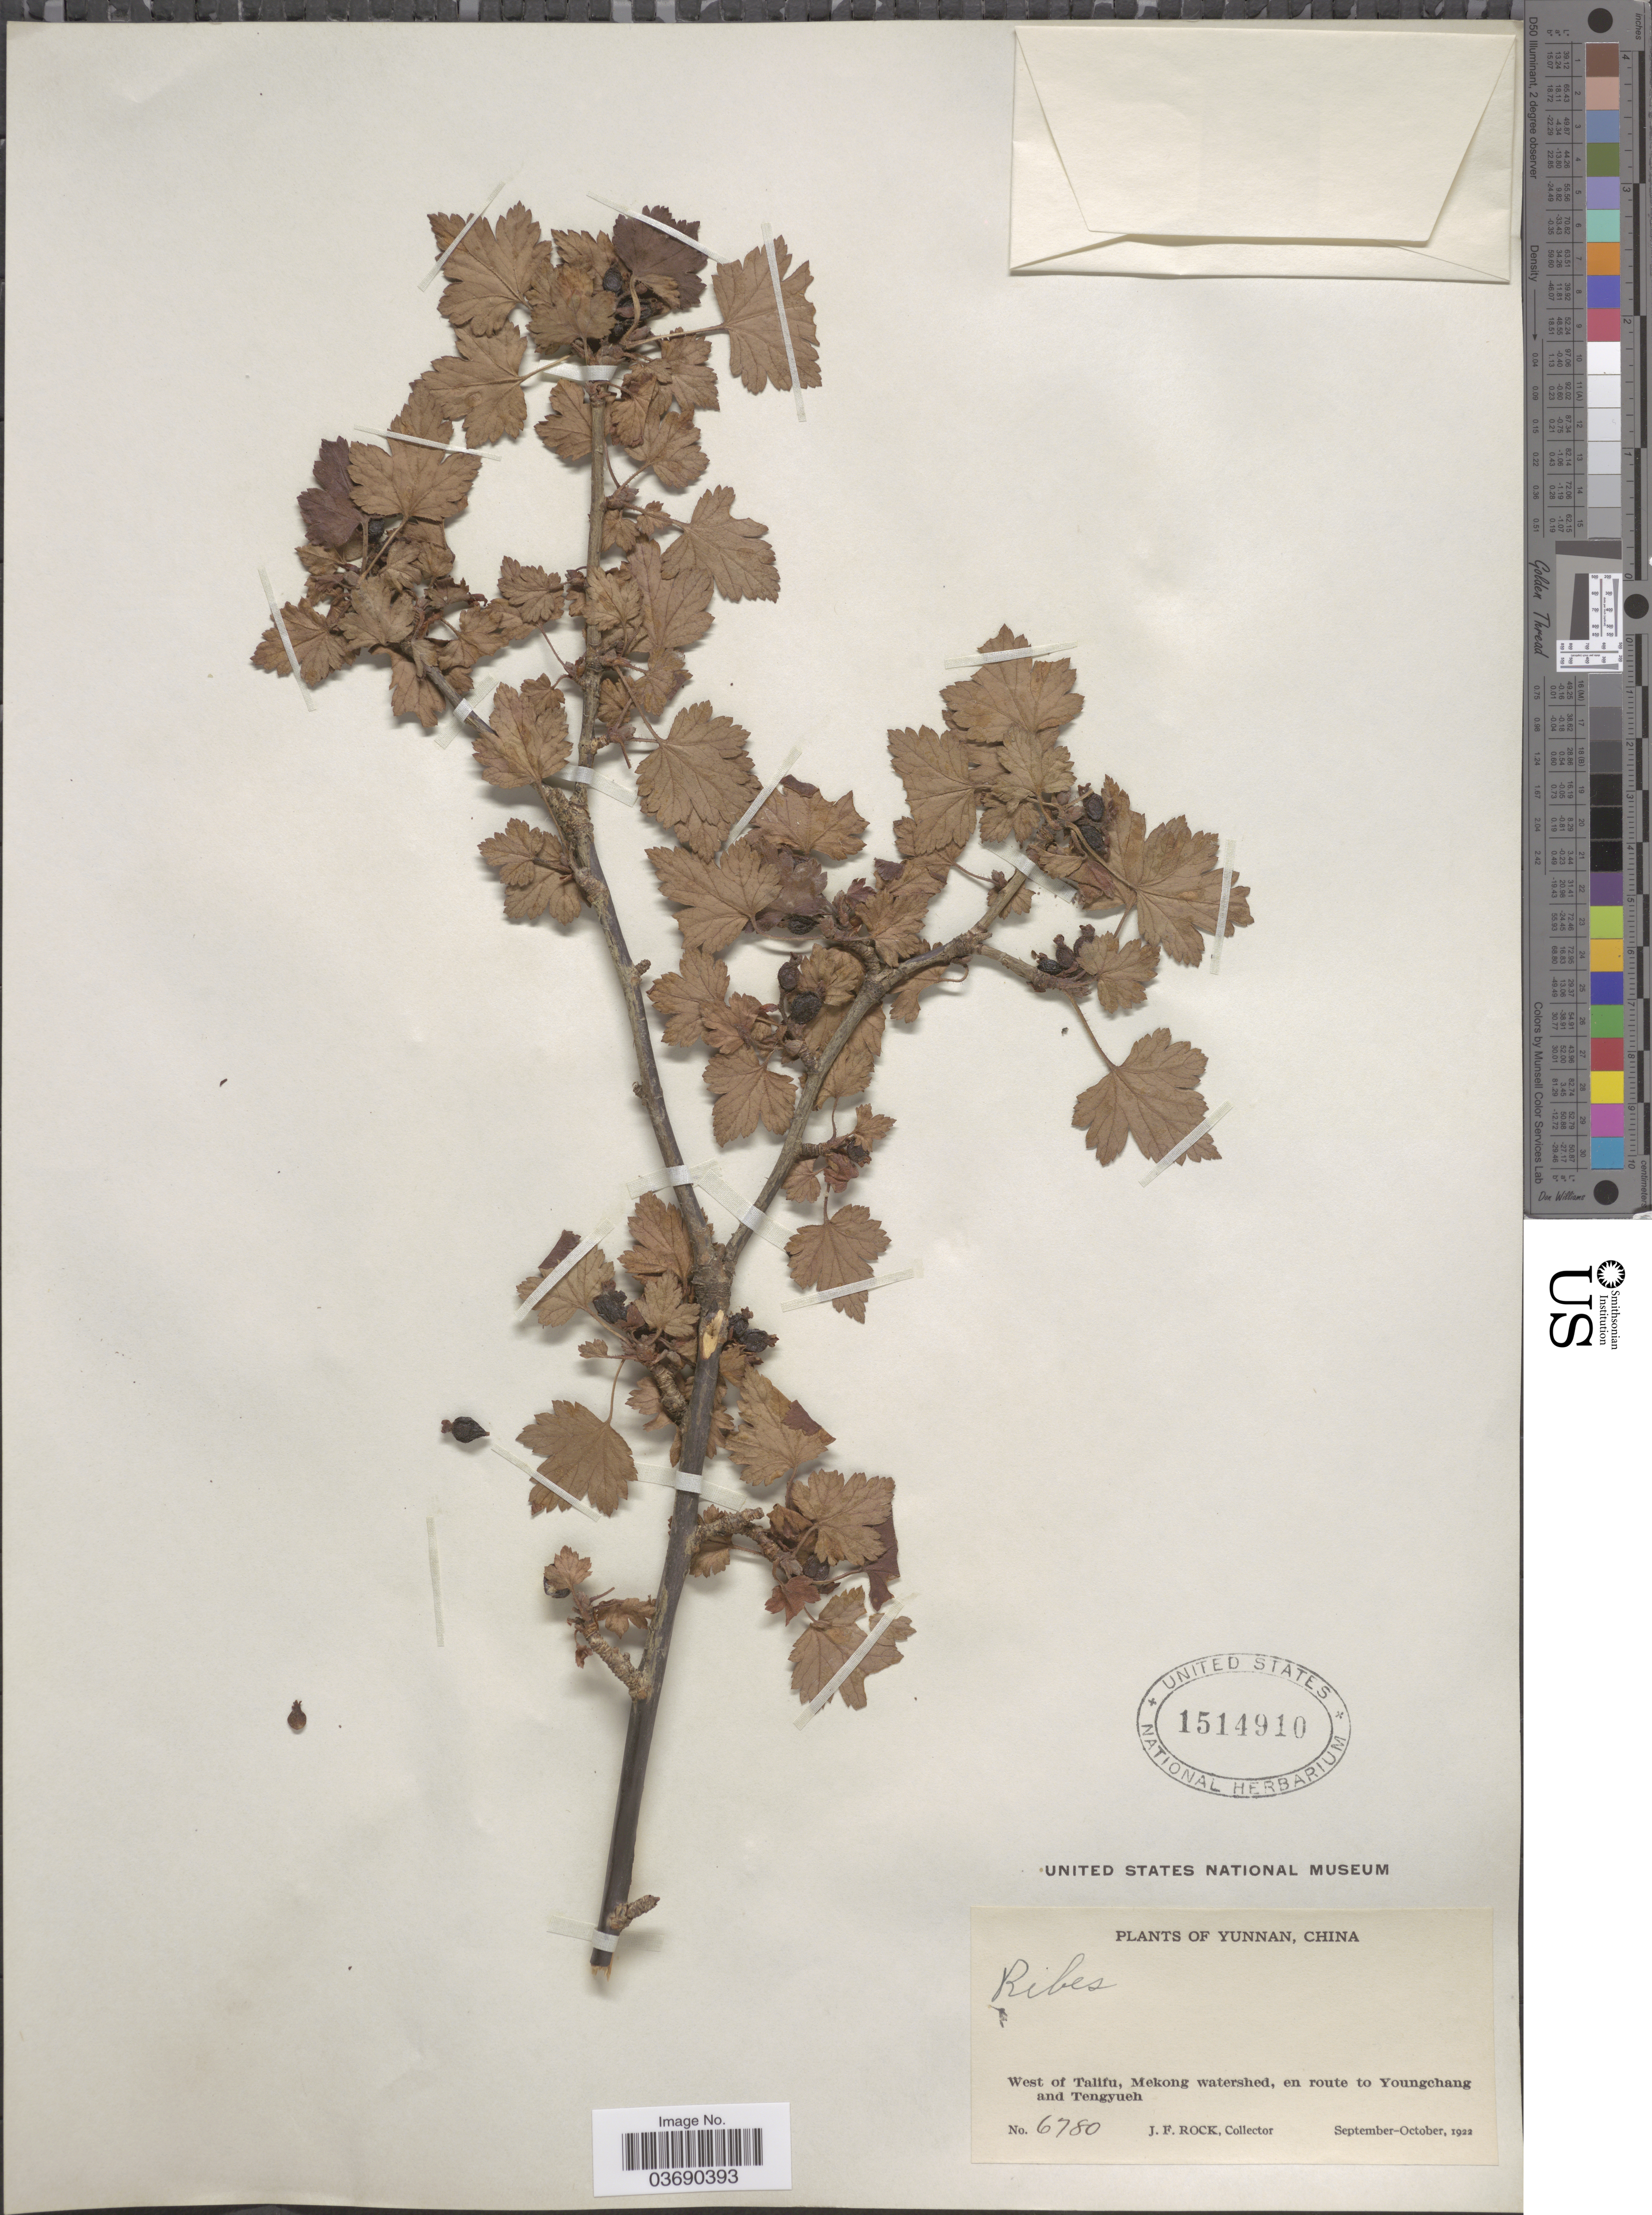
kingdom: Plantae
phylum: Tracheophyta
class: Magnoliopsida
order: Saxifragales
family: Grossulariaceae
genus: Ribes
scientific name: Ribes sp.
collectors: J. Rock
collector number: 6780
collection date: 1922-09/1922-10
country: China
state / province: Yunnan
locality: West of Talifu, Mekong watershed, en route to Youngchang and Tengyueh.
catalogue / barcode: US 1514910